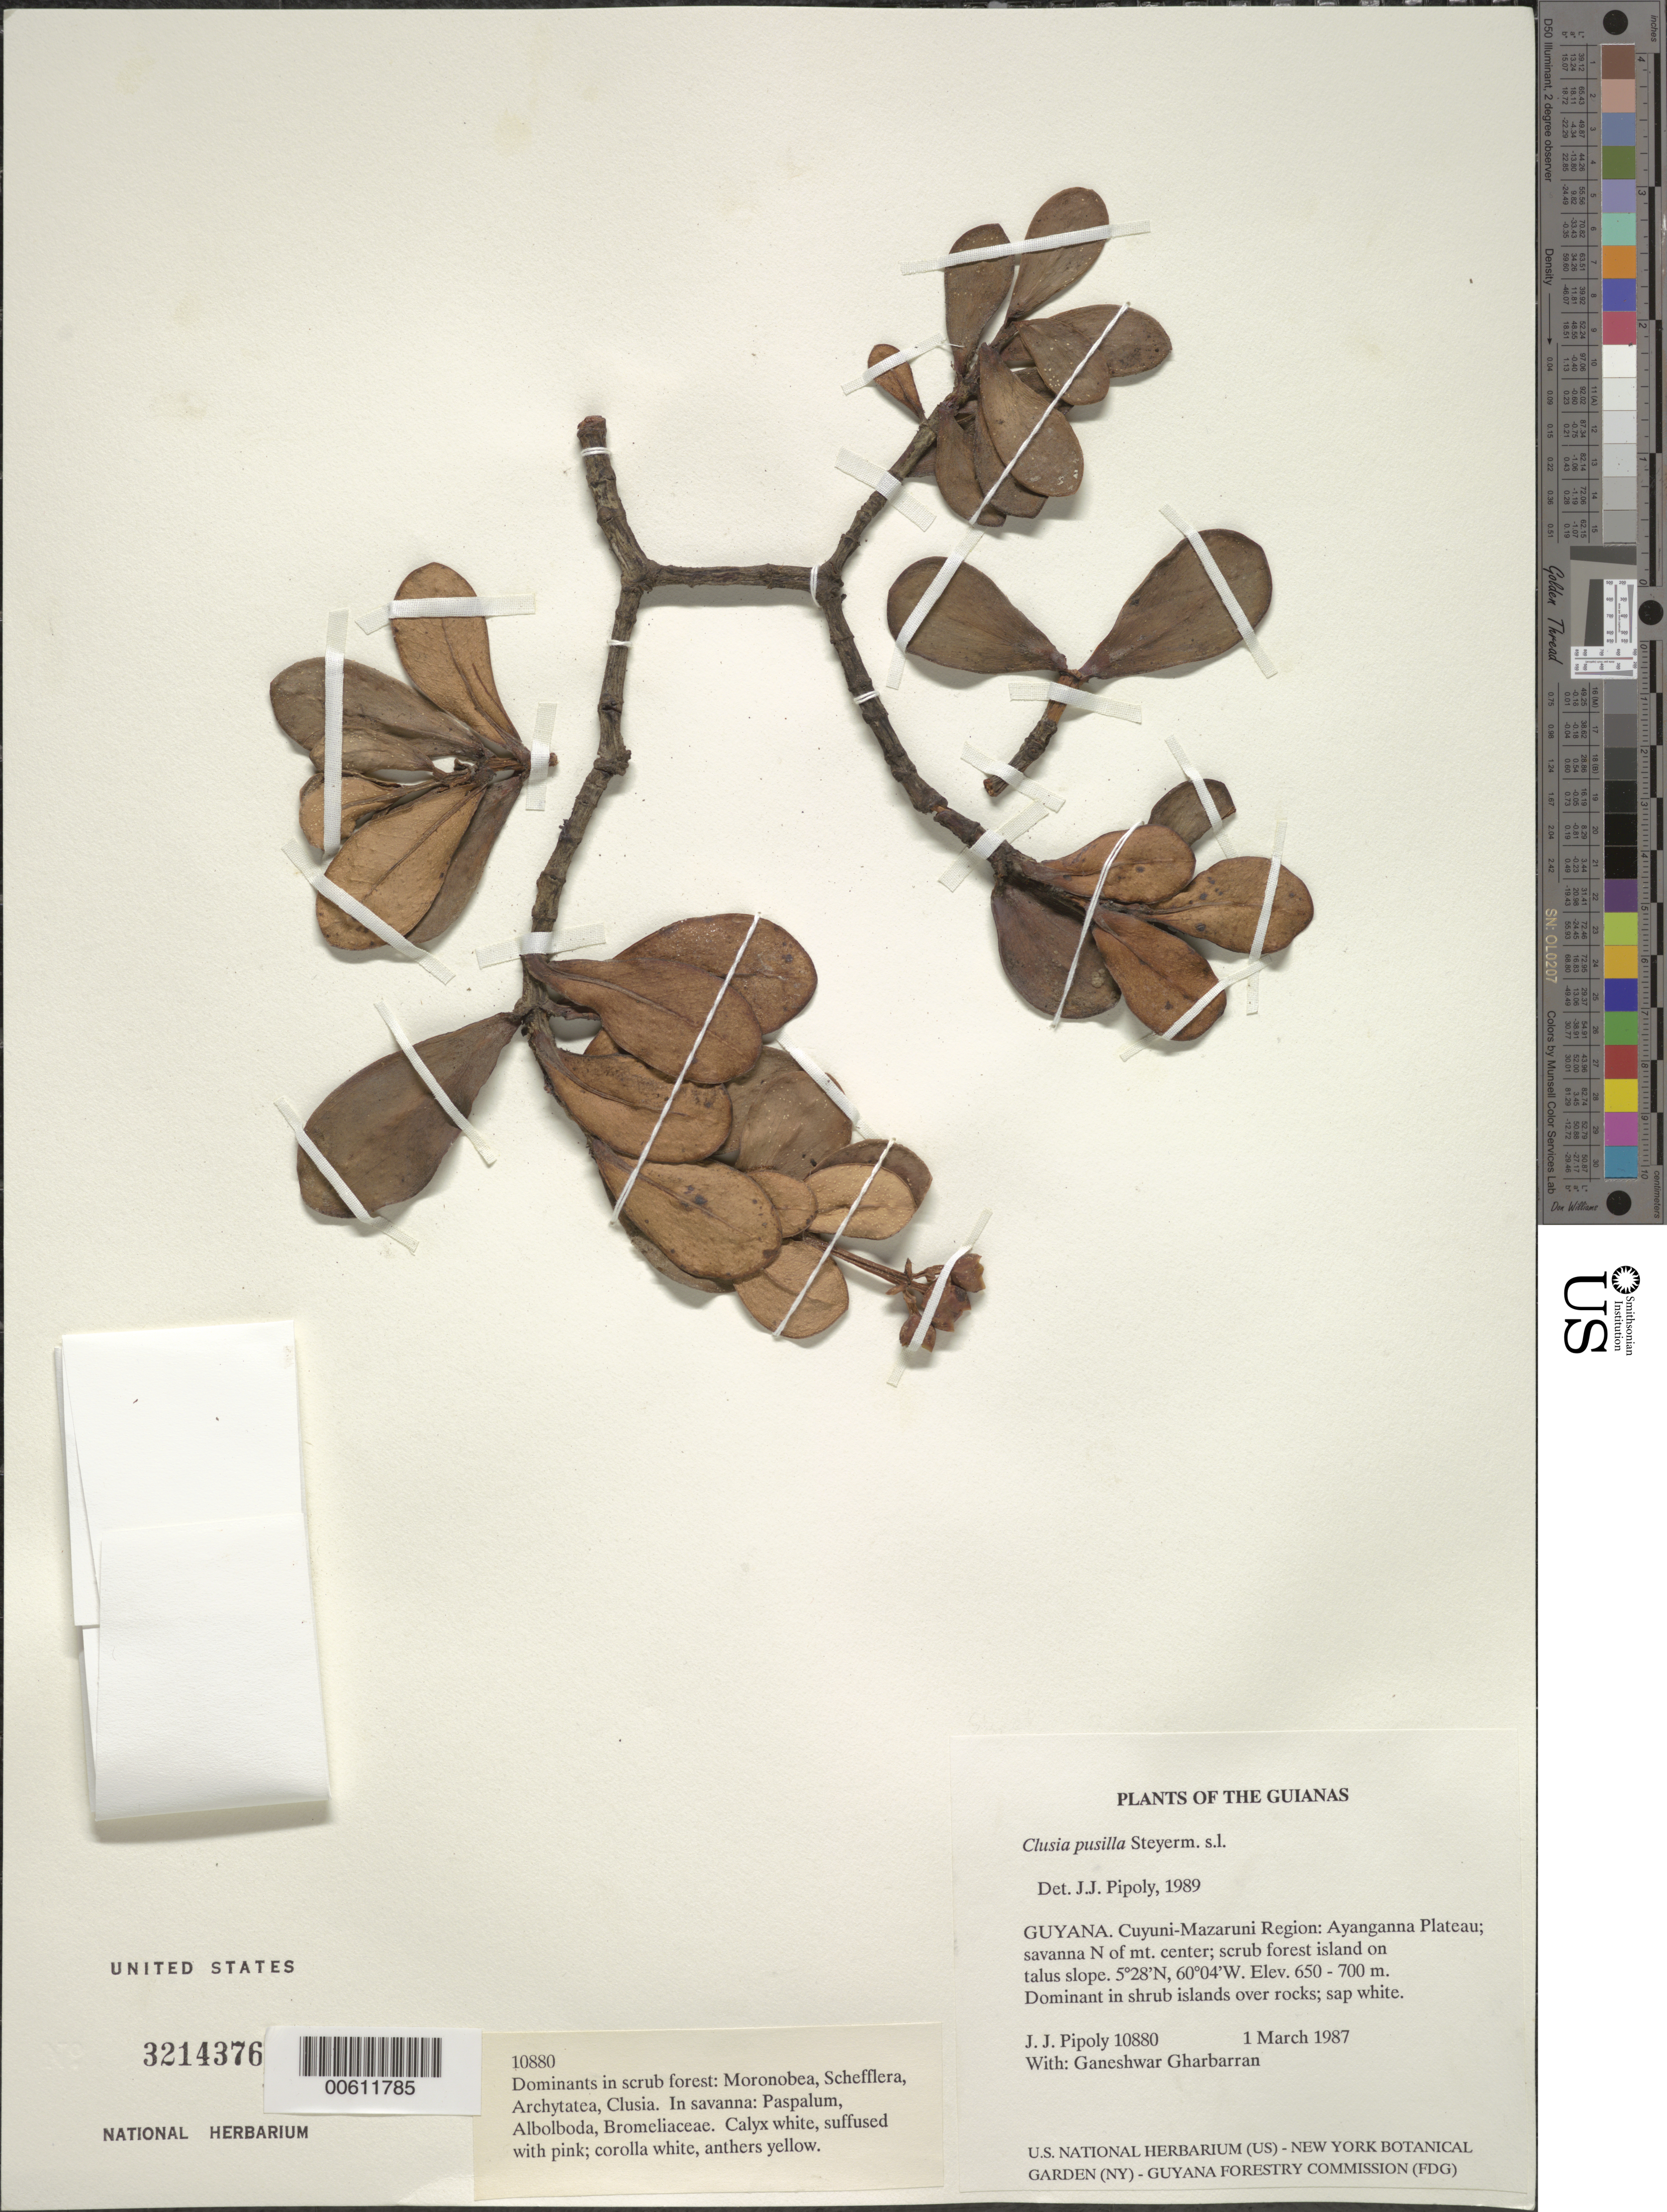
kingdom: Plantae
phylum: Tracheophyta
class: Magnoliopsida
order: Malpighiales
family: Clusiaceae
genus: Clusia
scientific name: Clusia pusilla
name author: Steyerm.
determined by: Pipoly, J. J., III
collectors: J. J. Pipoly & G. Gharbarran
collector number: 10880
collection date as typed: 1 March 1987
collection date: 1987-03-01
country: Guyana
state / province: Cuyuni-Mazaruni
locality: Ayanganna Plateau, N of mountain center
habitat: Savanna with scrub forest island on talus slope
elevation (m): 650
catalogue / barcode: US 3214376